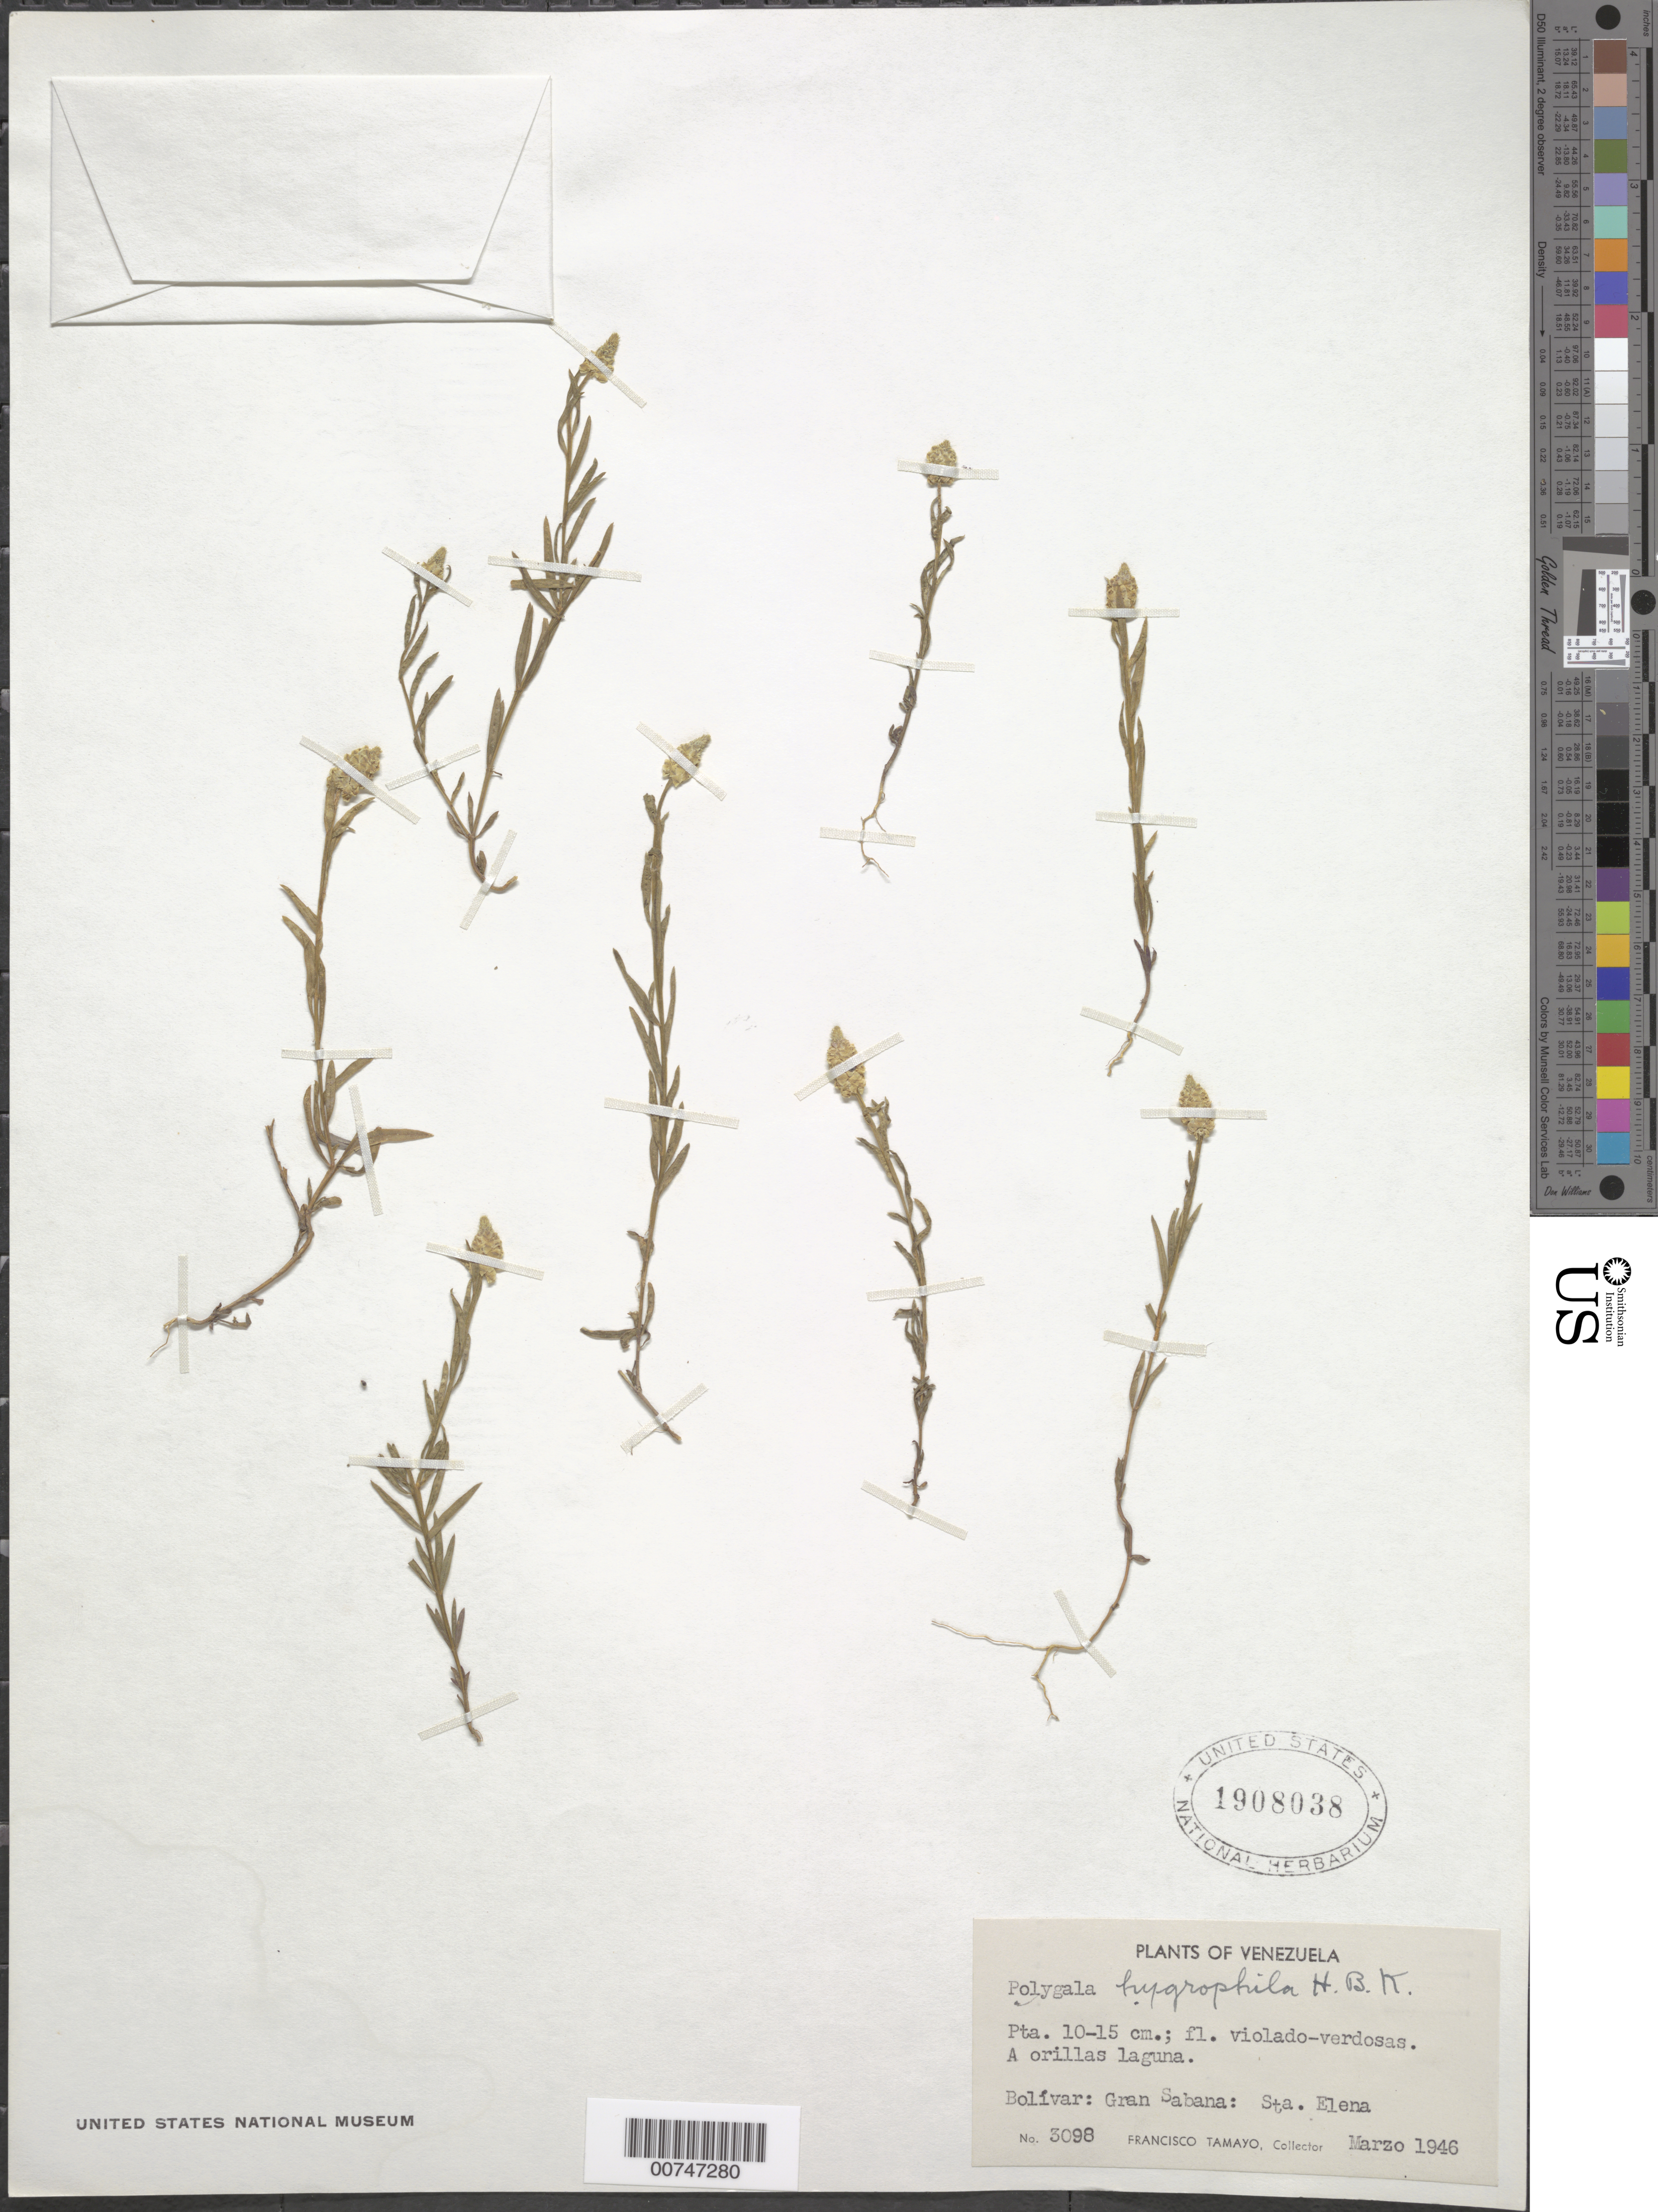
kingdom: Plantae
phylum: Tracheophyta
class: Magnoliopsida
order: Fabales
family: Polygalaceae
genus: Polygala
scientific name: Polygala hygrophila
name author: Kunth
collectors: F. Tamayo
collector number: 3098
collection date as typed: Mar-46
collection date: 1946-03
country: Venezuela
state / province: Bolívar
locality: Gran Sabana, Sta. Elena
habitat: Edge of lake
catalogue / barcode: US 1908038